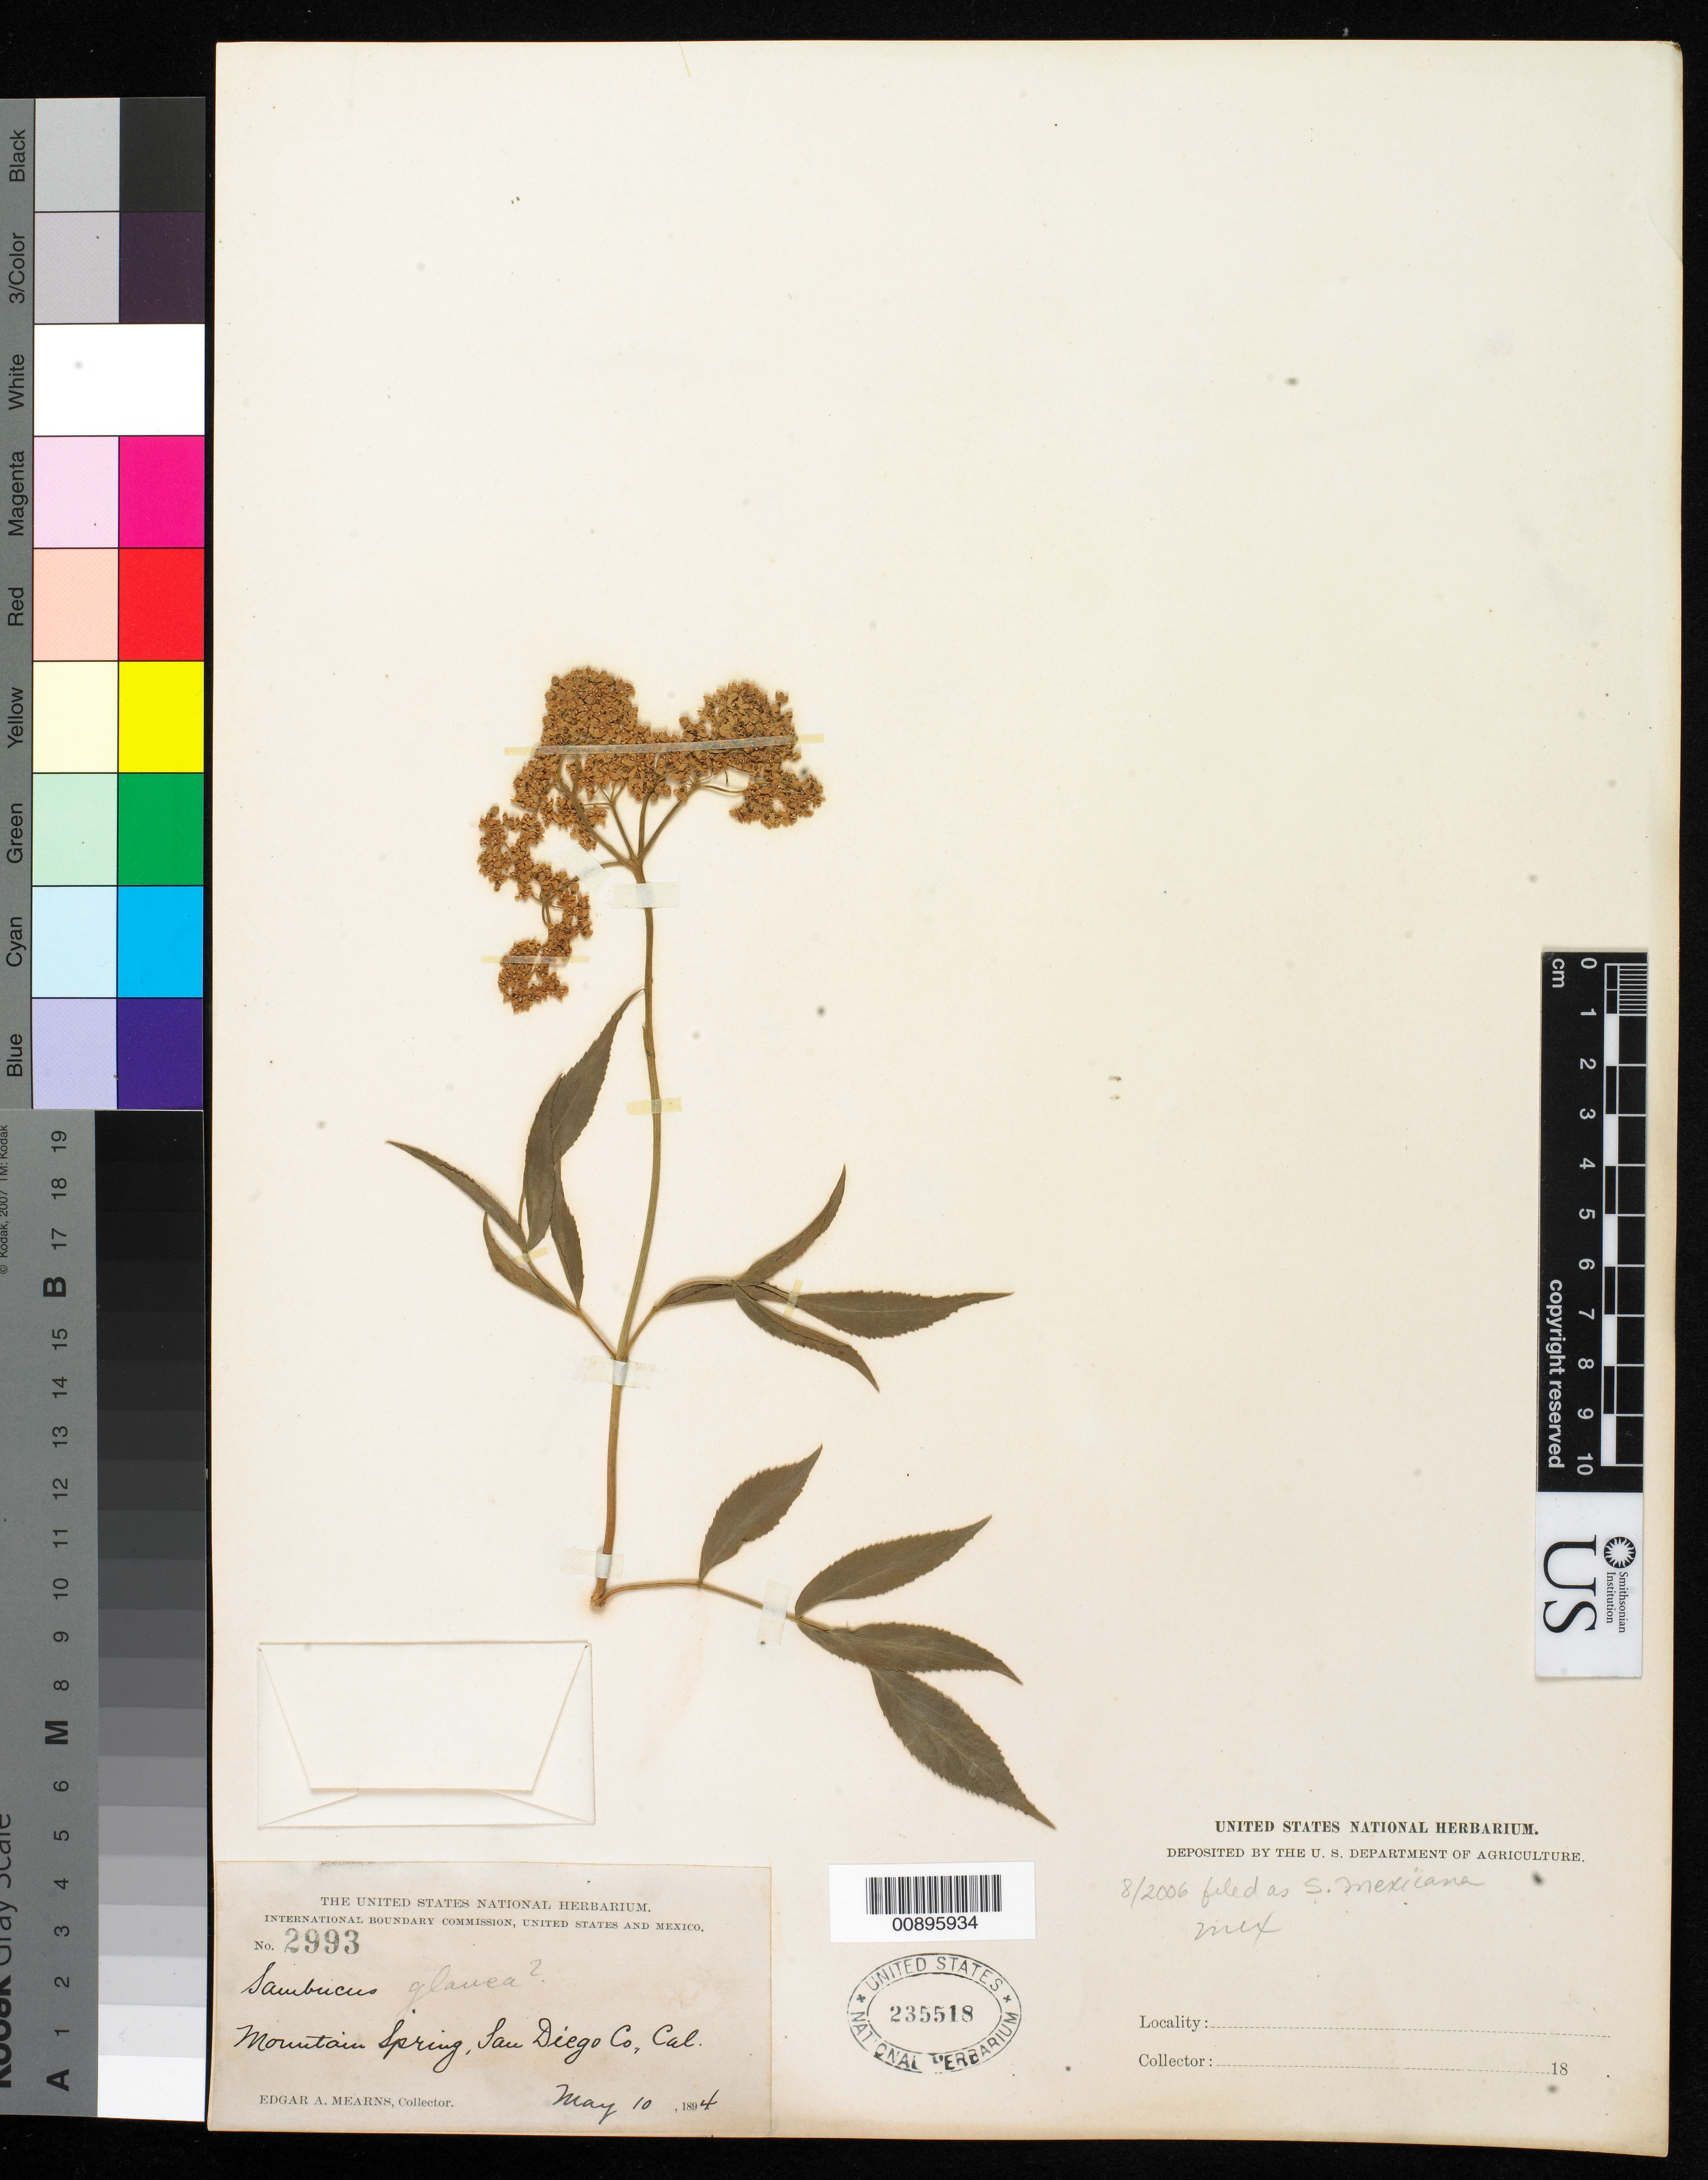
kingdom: Plantae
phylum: Tracheophyta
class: Magnoliopsida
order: Dipsacales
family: Viburnaceae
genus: Sambucus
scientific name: Sambucus mexicana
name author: C. Presl ex DC.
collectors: E. A. Mearns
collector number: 2993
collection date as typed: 10 May 1894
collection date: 1894-05-10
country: United States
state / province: California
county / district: San Diego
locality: Mountain Spring, San Diego County, California.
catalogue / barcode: US 235518